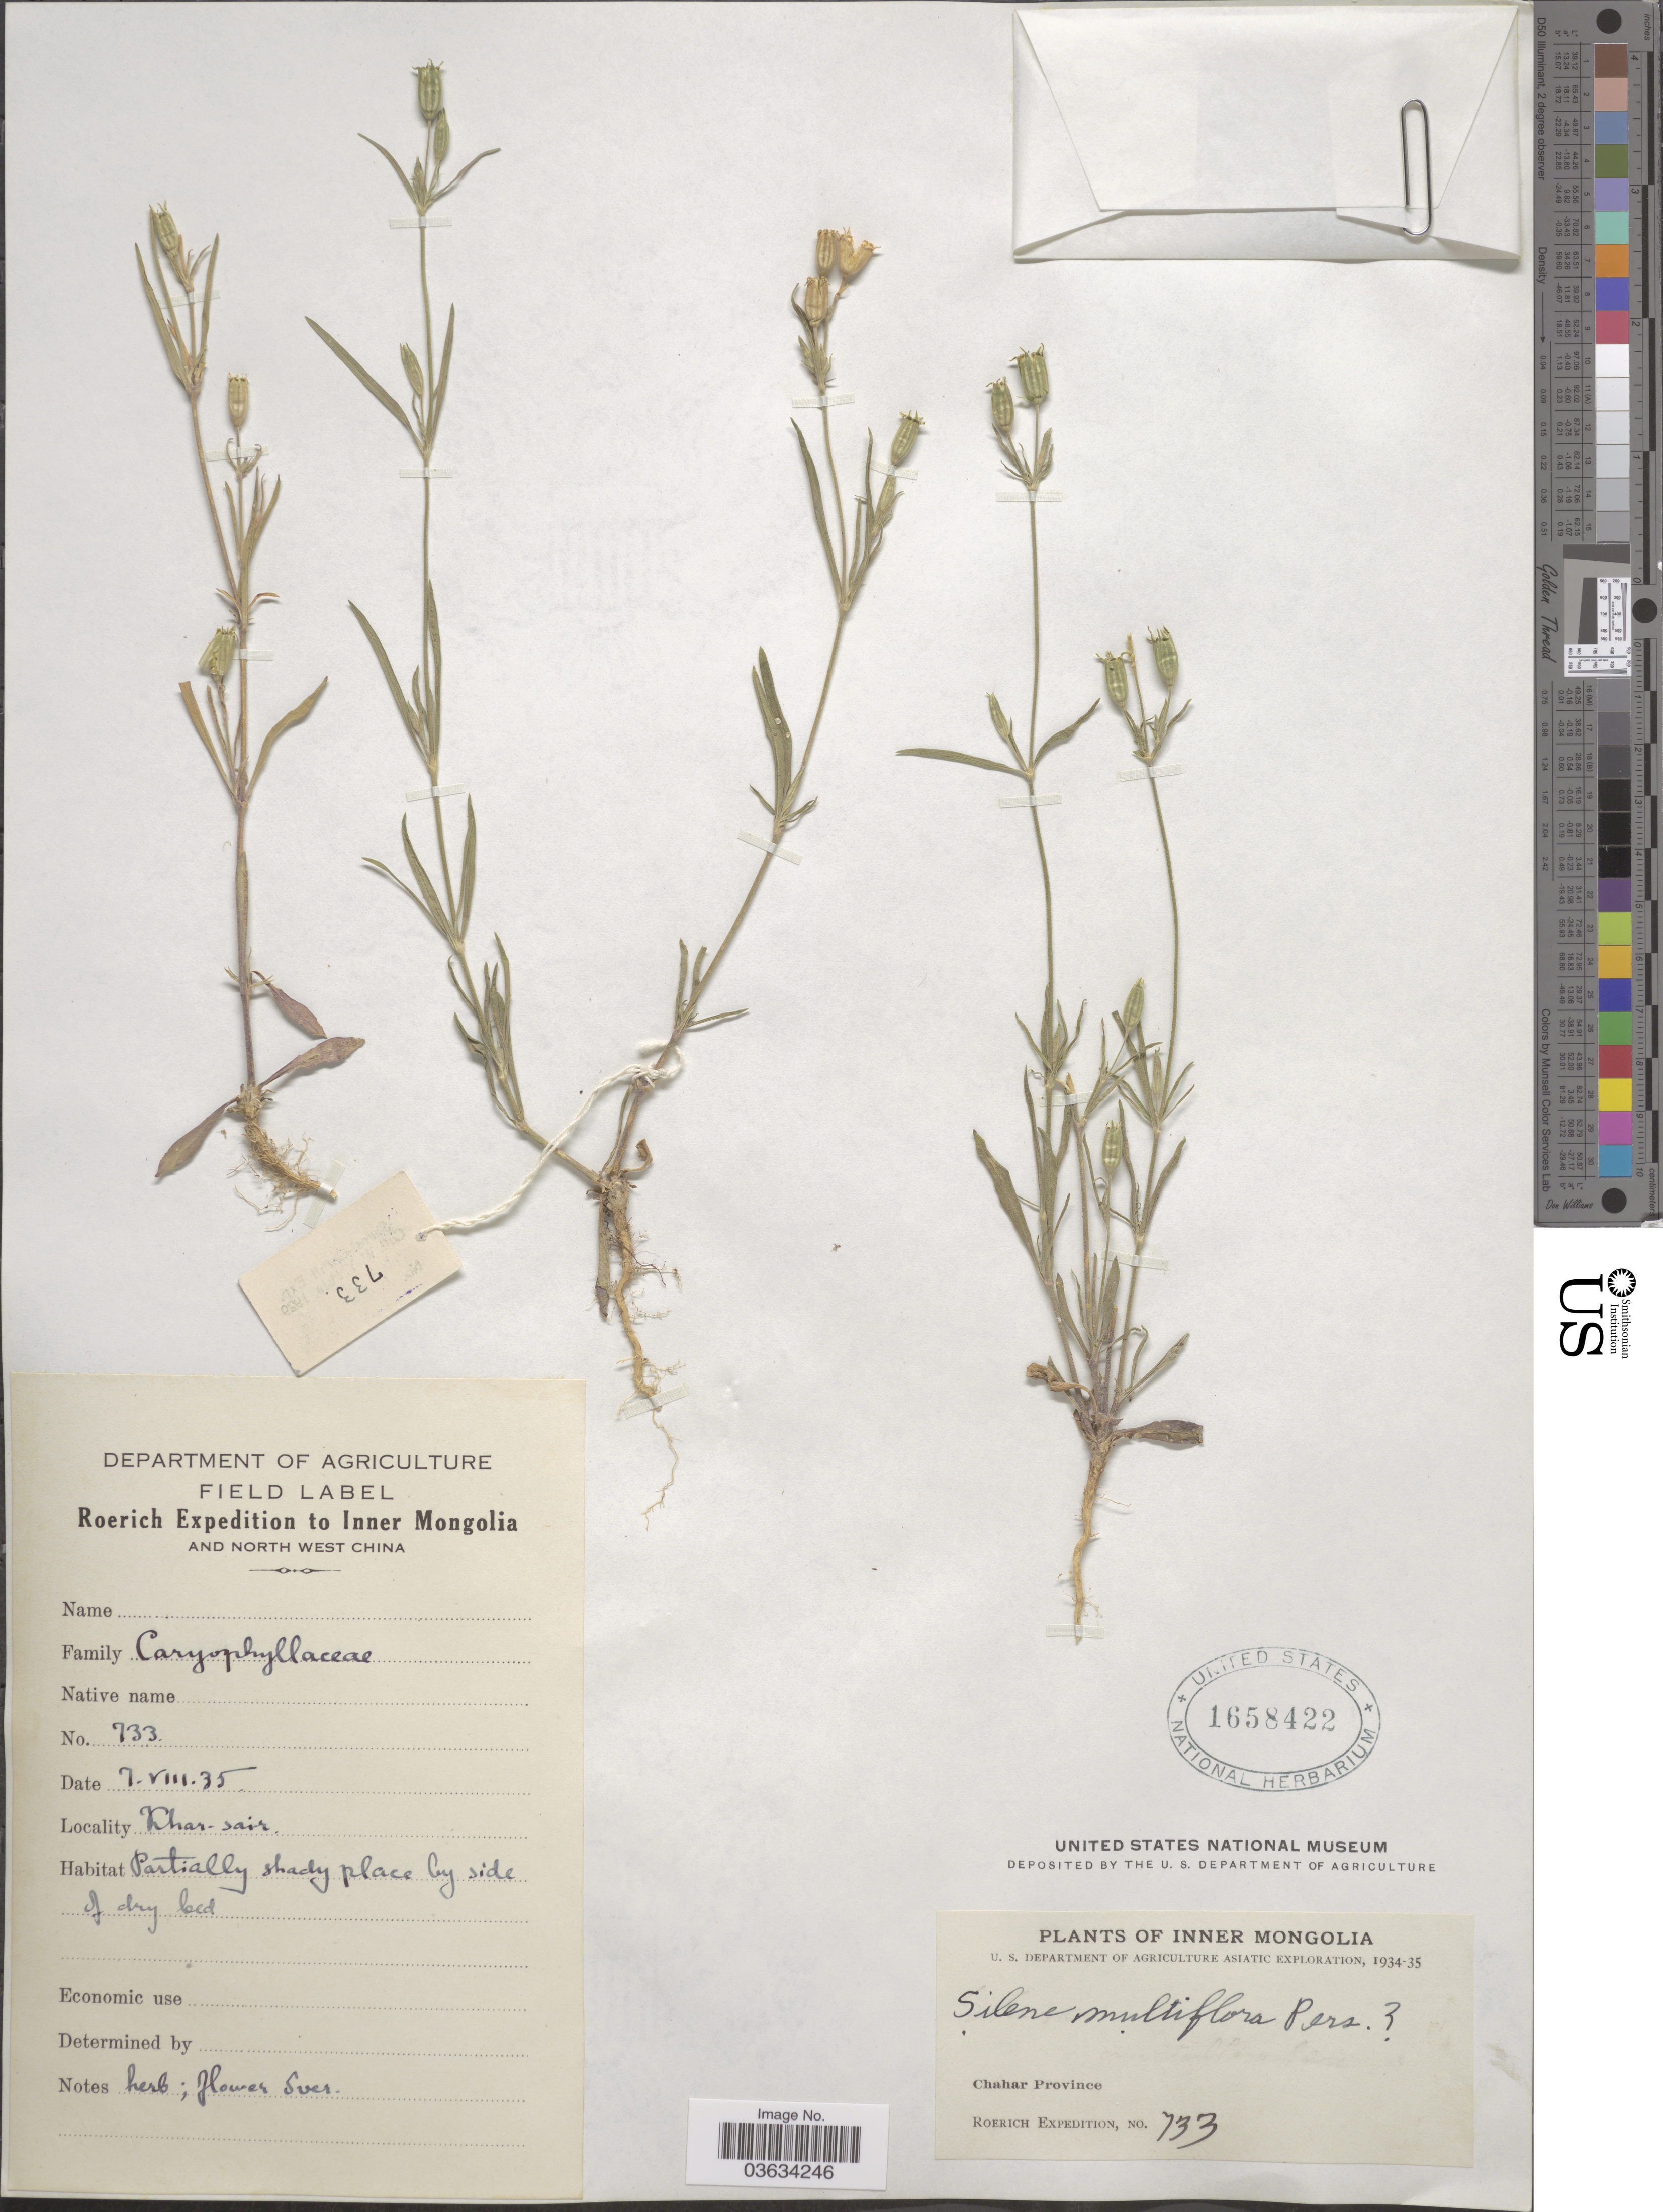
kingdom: Plantae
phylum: Tracheophyta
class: Magnoliopsida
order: Caryophyllales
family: Caryophyllaceae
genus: Silene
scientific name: Silene multiflora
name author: (Ehrh.) Pers.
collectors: Roerich Expedition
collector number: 733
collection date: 1935-08-07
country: China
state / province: Nei Monggol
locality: Inner Mongolia. Chahar Province. To Inner Mongolia and North West China. Khar-sair.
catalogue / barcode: US 1658422